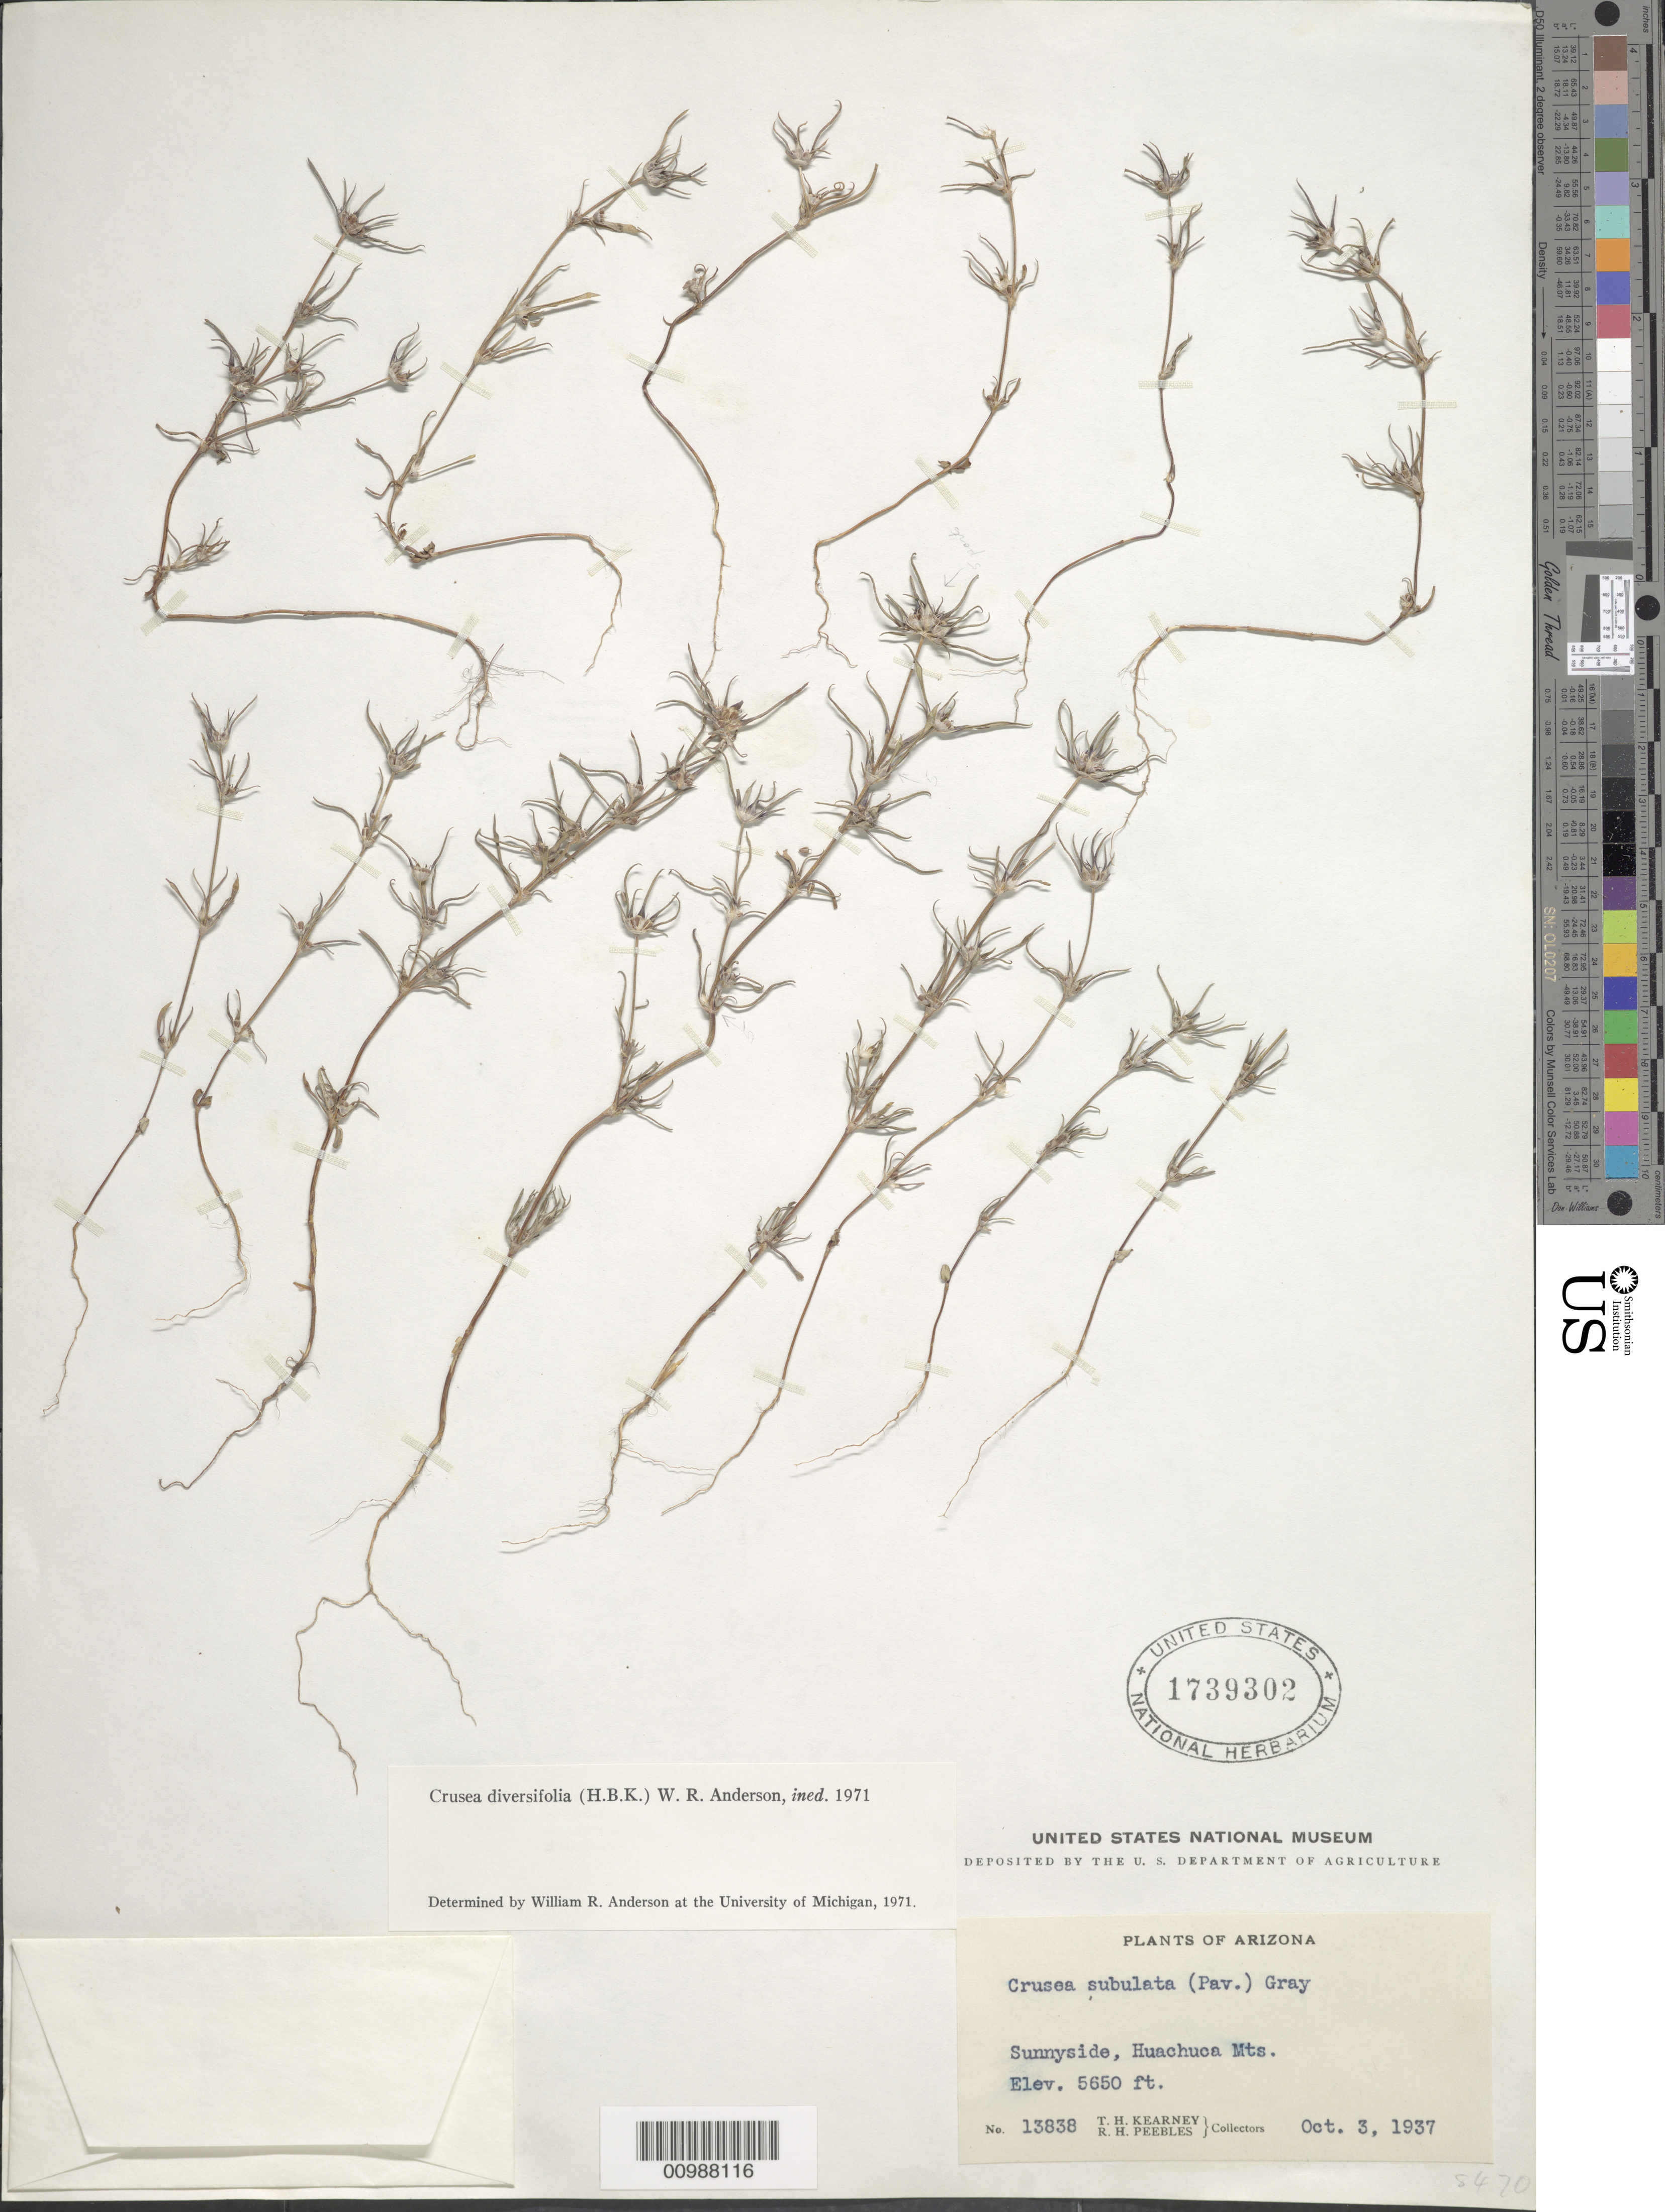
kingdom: Plantae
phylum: Tracheophyta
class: Magnoliopsida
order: Gentianales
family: Rubiaceae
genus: Crusea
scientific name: Crusea diversifolia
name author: (Kunth) W.R. Anderson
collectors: T. H. Kearney & R. H. Peebles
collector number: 13838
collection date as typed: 03 Oct 1937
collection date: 1937-10-03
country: United States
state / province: Arizona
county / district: Cochise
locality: Sunnysude, Huachuca Mountains.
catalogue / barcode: US 1739302